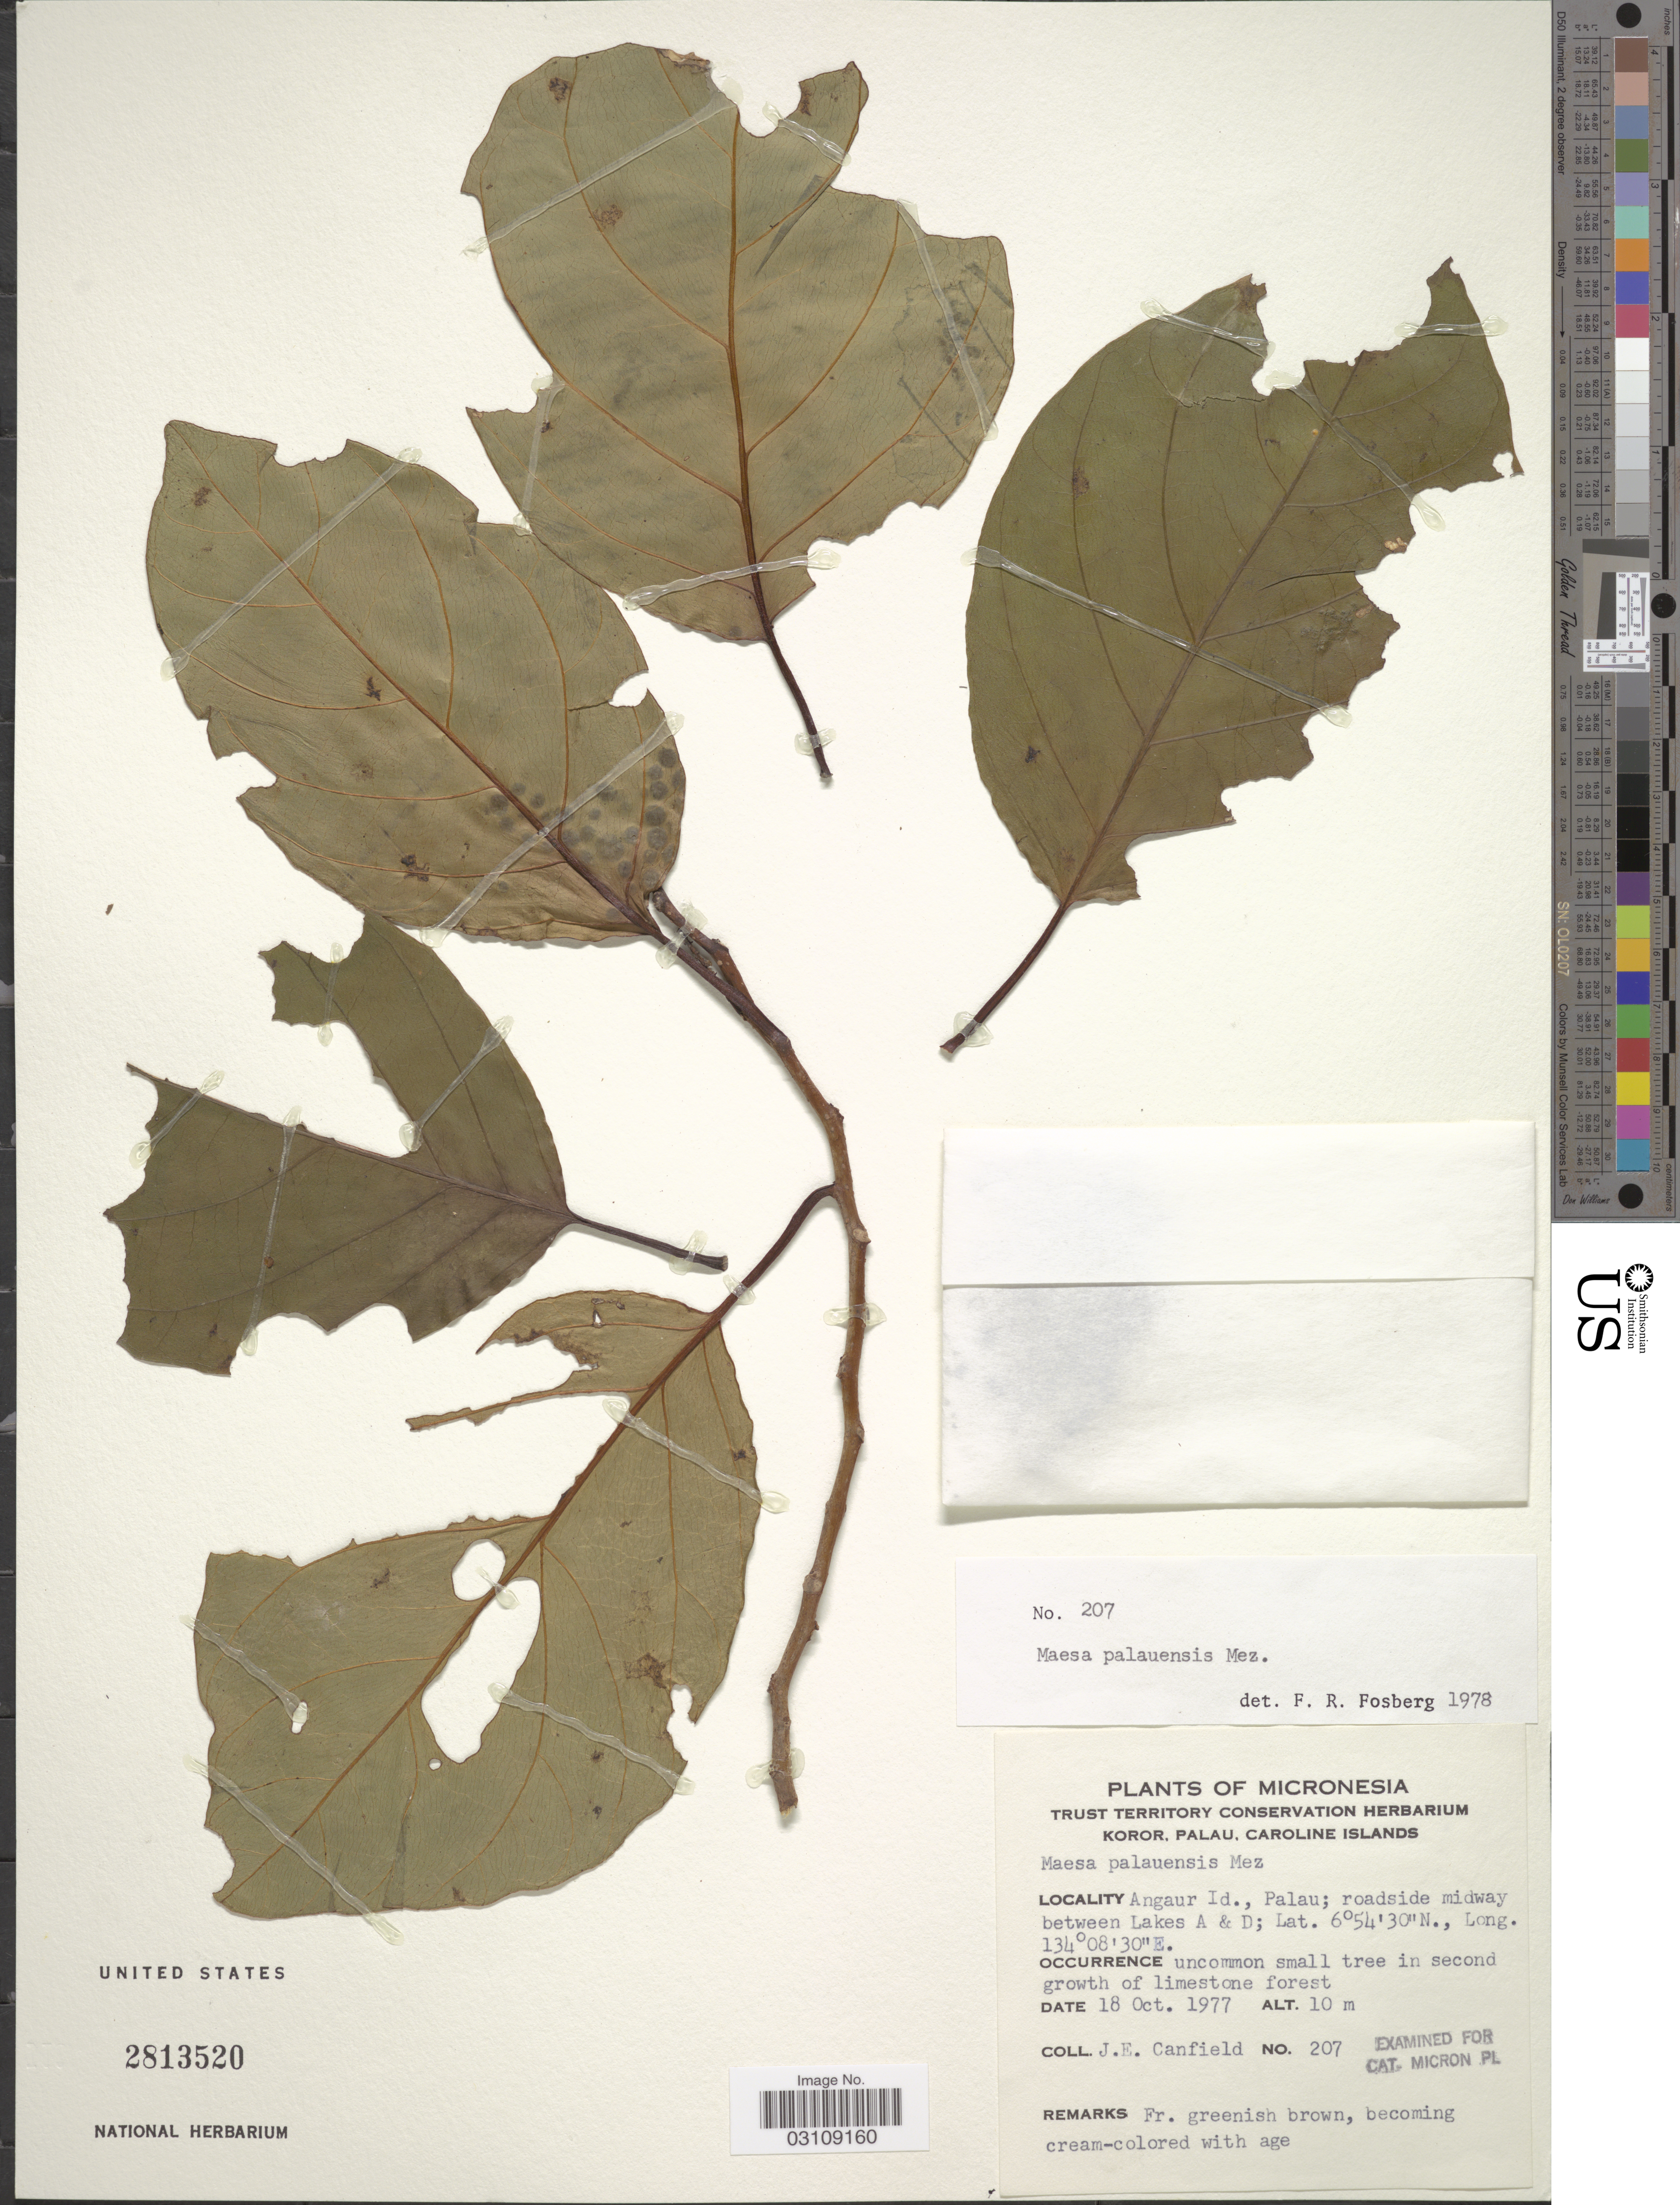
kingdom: Plantae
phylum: Tracheophyta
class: Magnoliopsida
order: Ericales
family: Primulaceae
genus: Maesa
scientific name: Maesa palauensis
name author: Mez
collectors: J. E. Canfield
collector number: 207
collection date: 1977-10-18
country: Palau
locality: Micronesia, Palau Islands, Angaur Id., Palau; roadside midway between Lakes A & D.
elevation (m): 10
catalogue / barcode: US 2813520